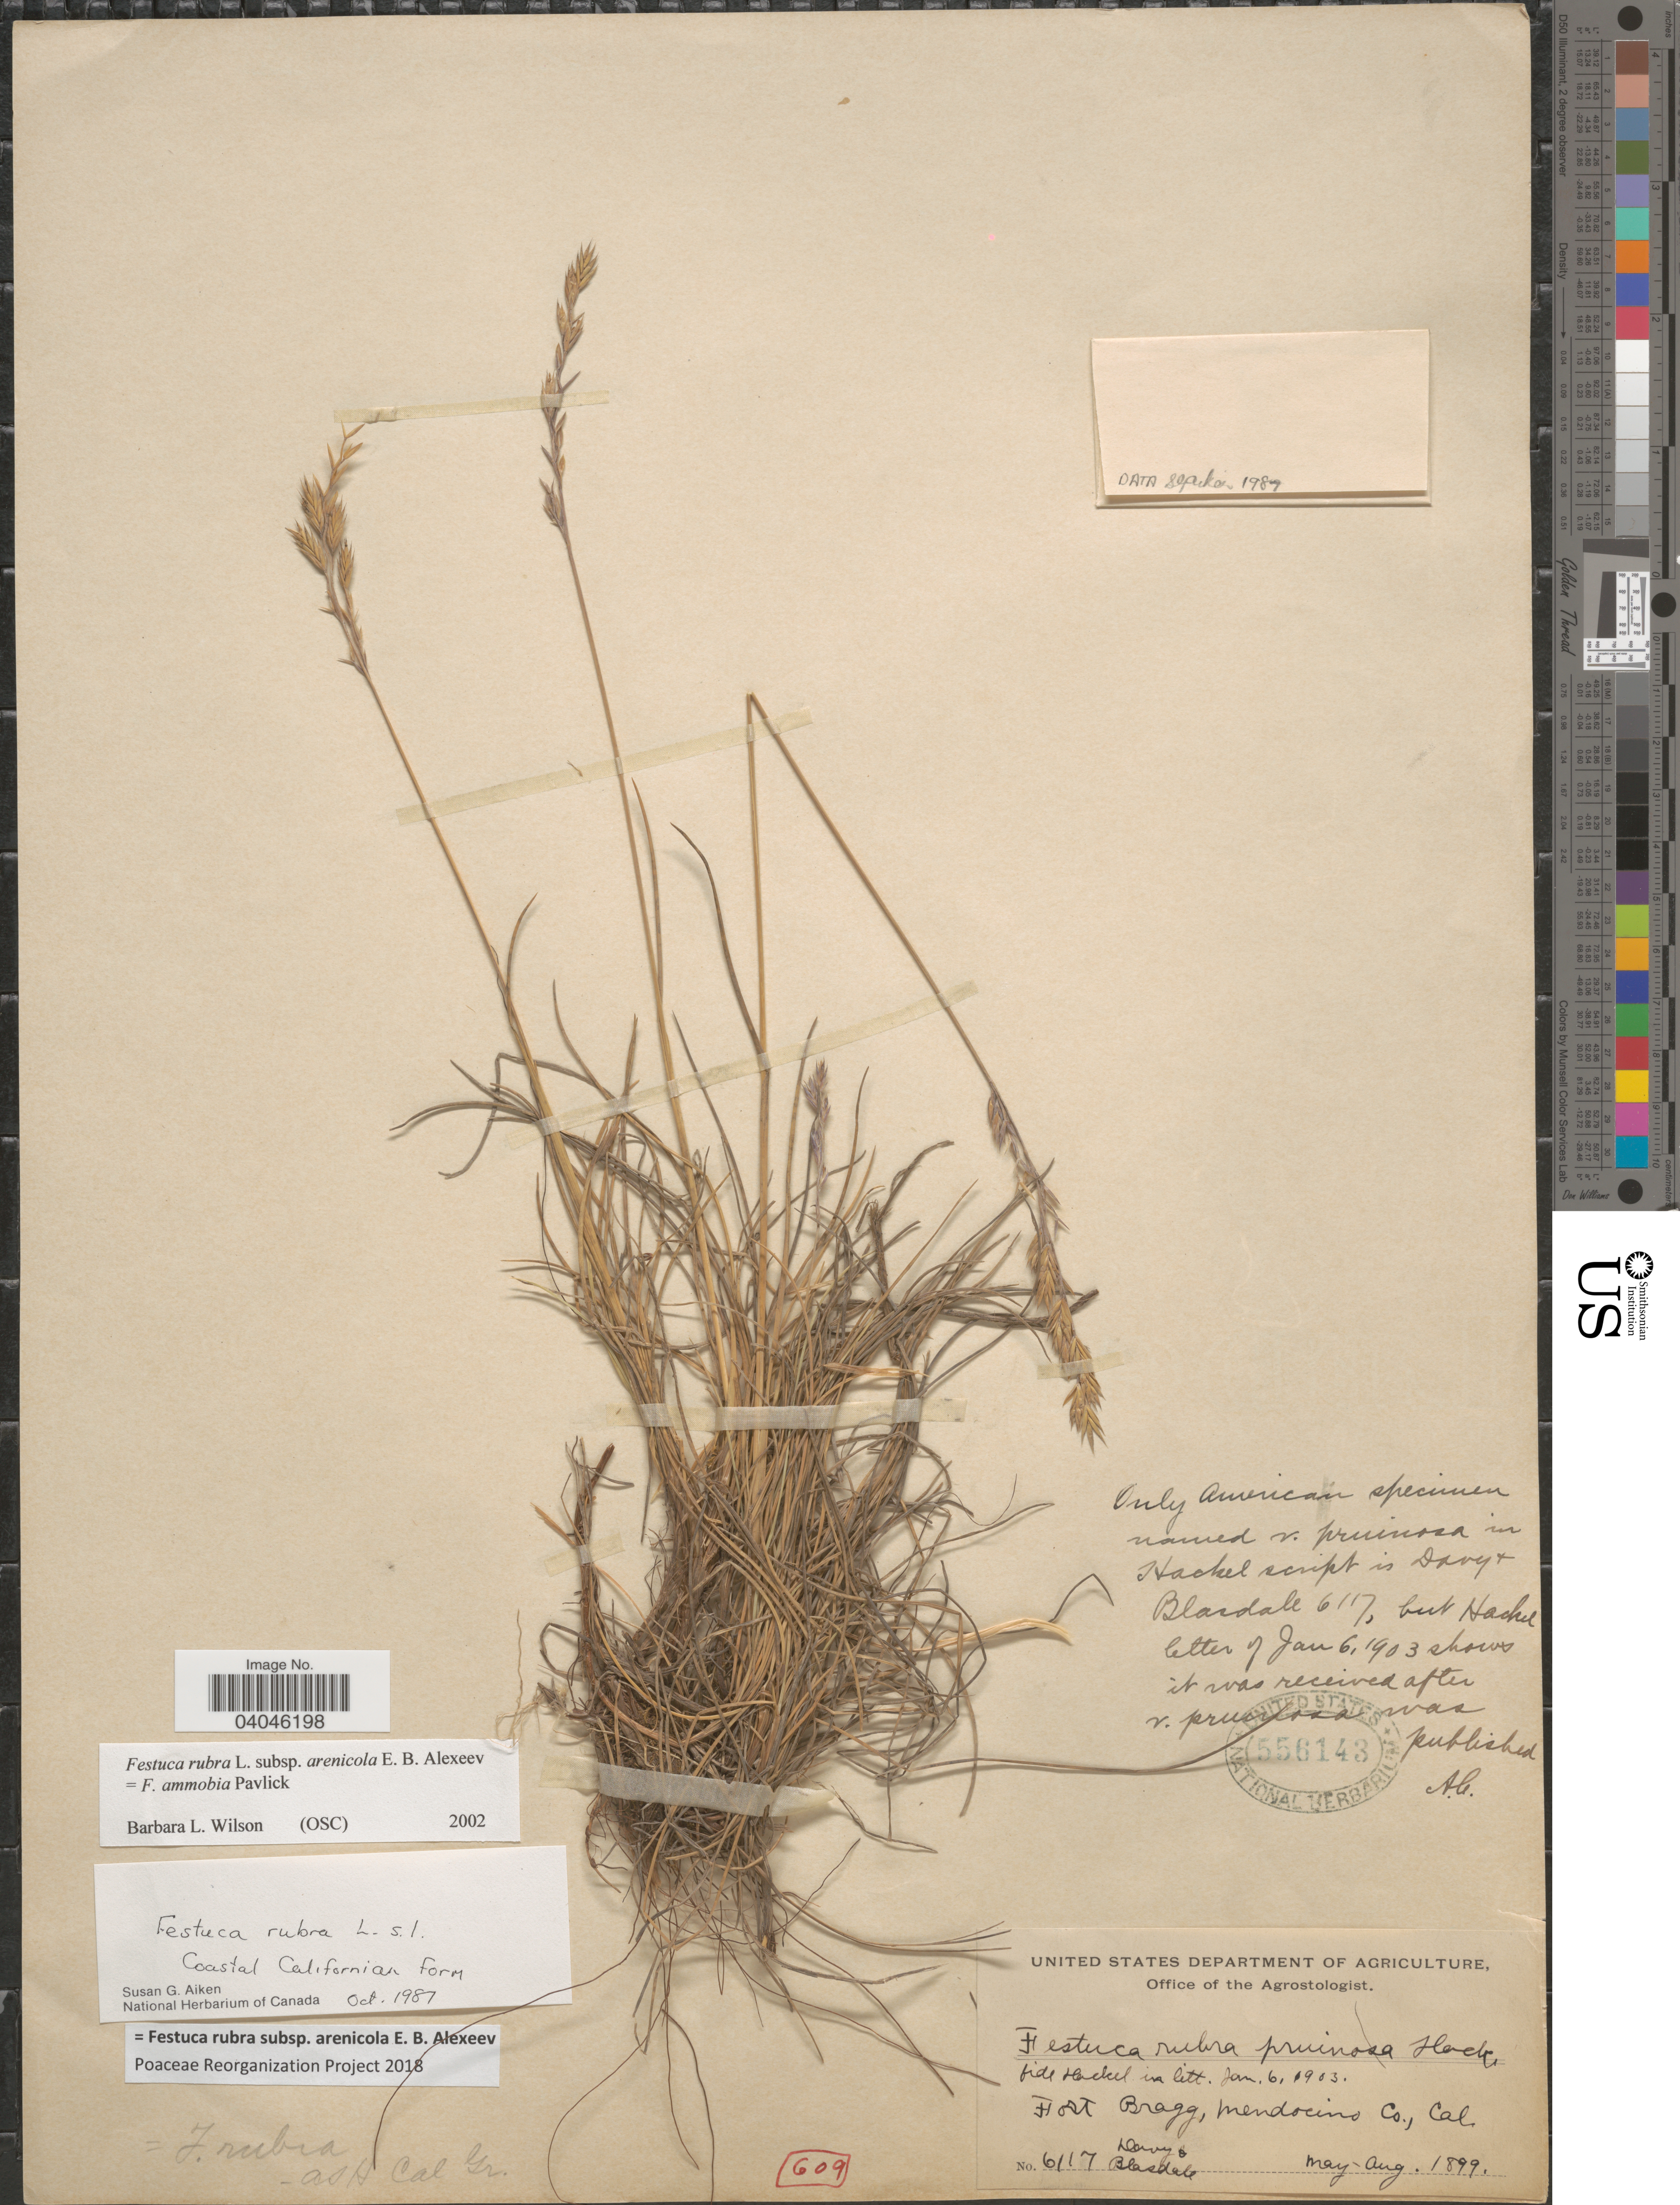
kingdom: Plantae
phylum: Tracheophyta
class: Liliopsida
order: Poales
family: Poaceae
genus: Festuca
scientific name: Festuca rubra subsp. arenicola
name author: E.B. Alexeev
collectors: Davy & Blasdale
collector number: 6117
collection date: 1899-05/1899-08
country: United States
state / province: California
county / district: Mendocino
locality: Fort Bragg, Mendocino Co.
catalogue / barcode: US 556143